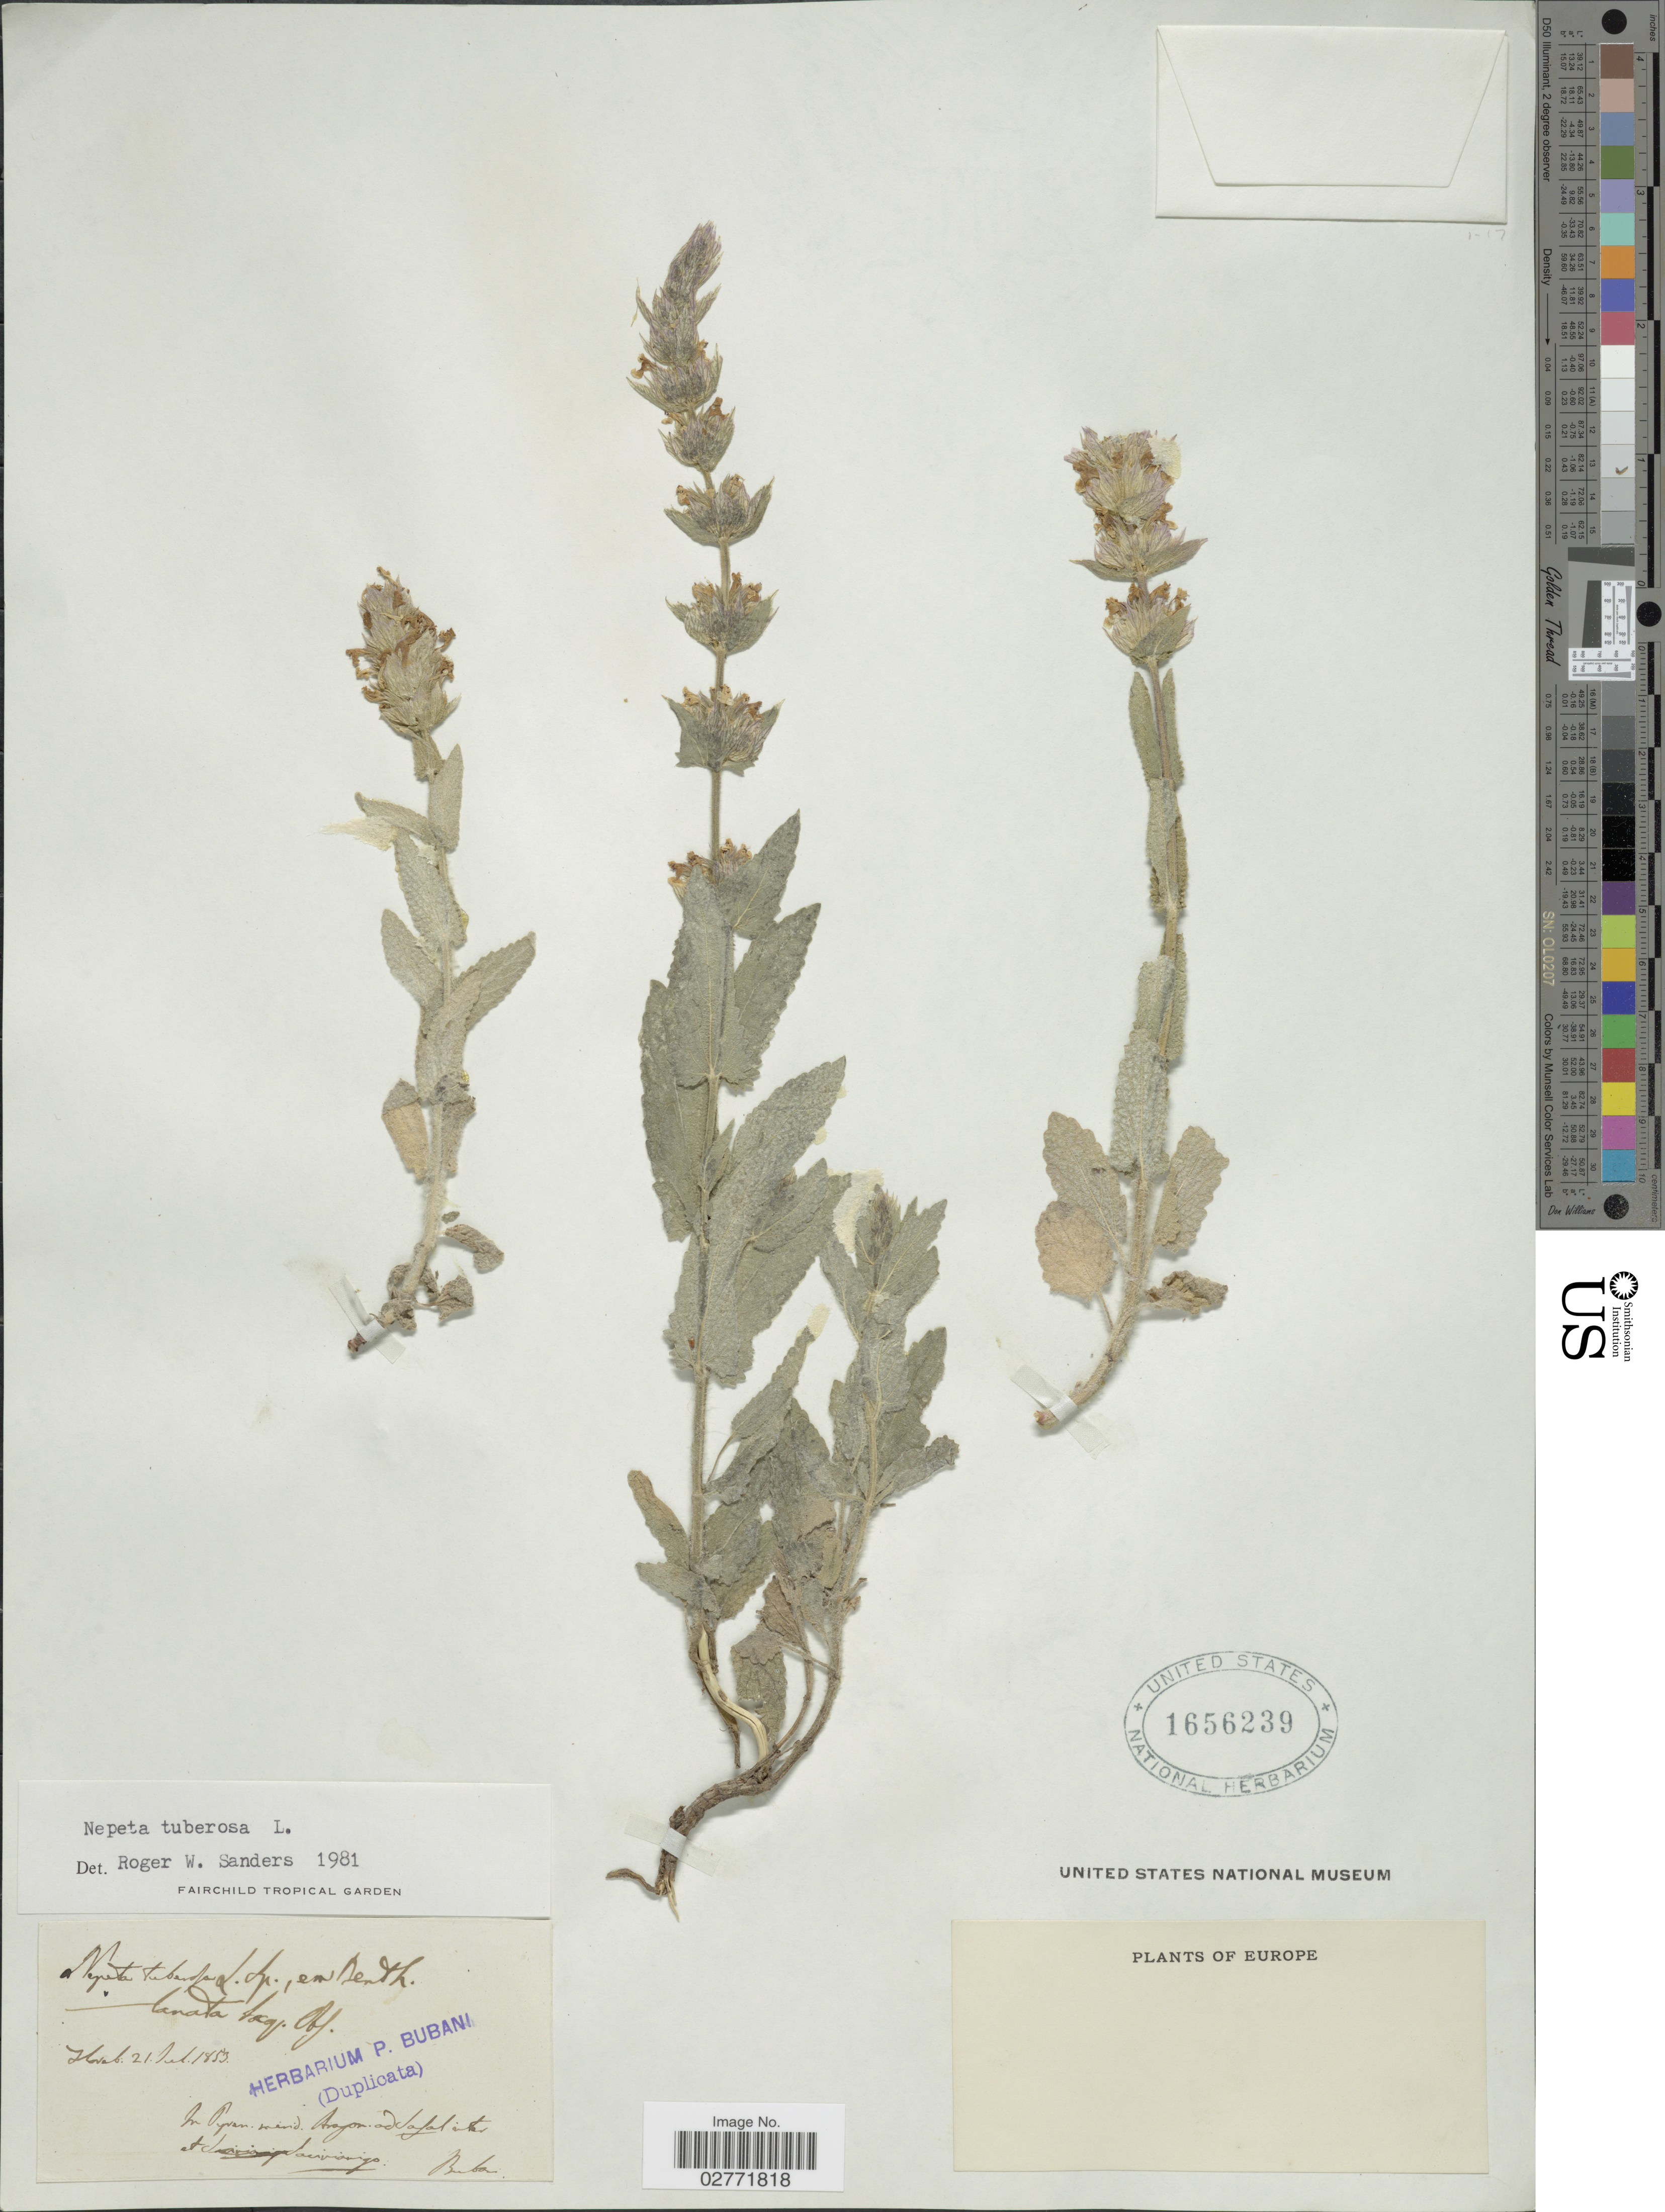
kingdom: Plantae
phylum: Tracheophyta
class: Magnoliopsida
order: Lamiales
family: Lamiaceae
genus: Nepeta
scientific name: Nepeta tuberosa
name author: L.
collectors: P. Bubani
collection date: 1853-07-21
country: Spain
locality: In Pyren. merid. Aragon ad Jafal [interpreted] inter et Saiviavigo [interpreted]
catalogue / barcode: US 1656239